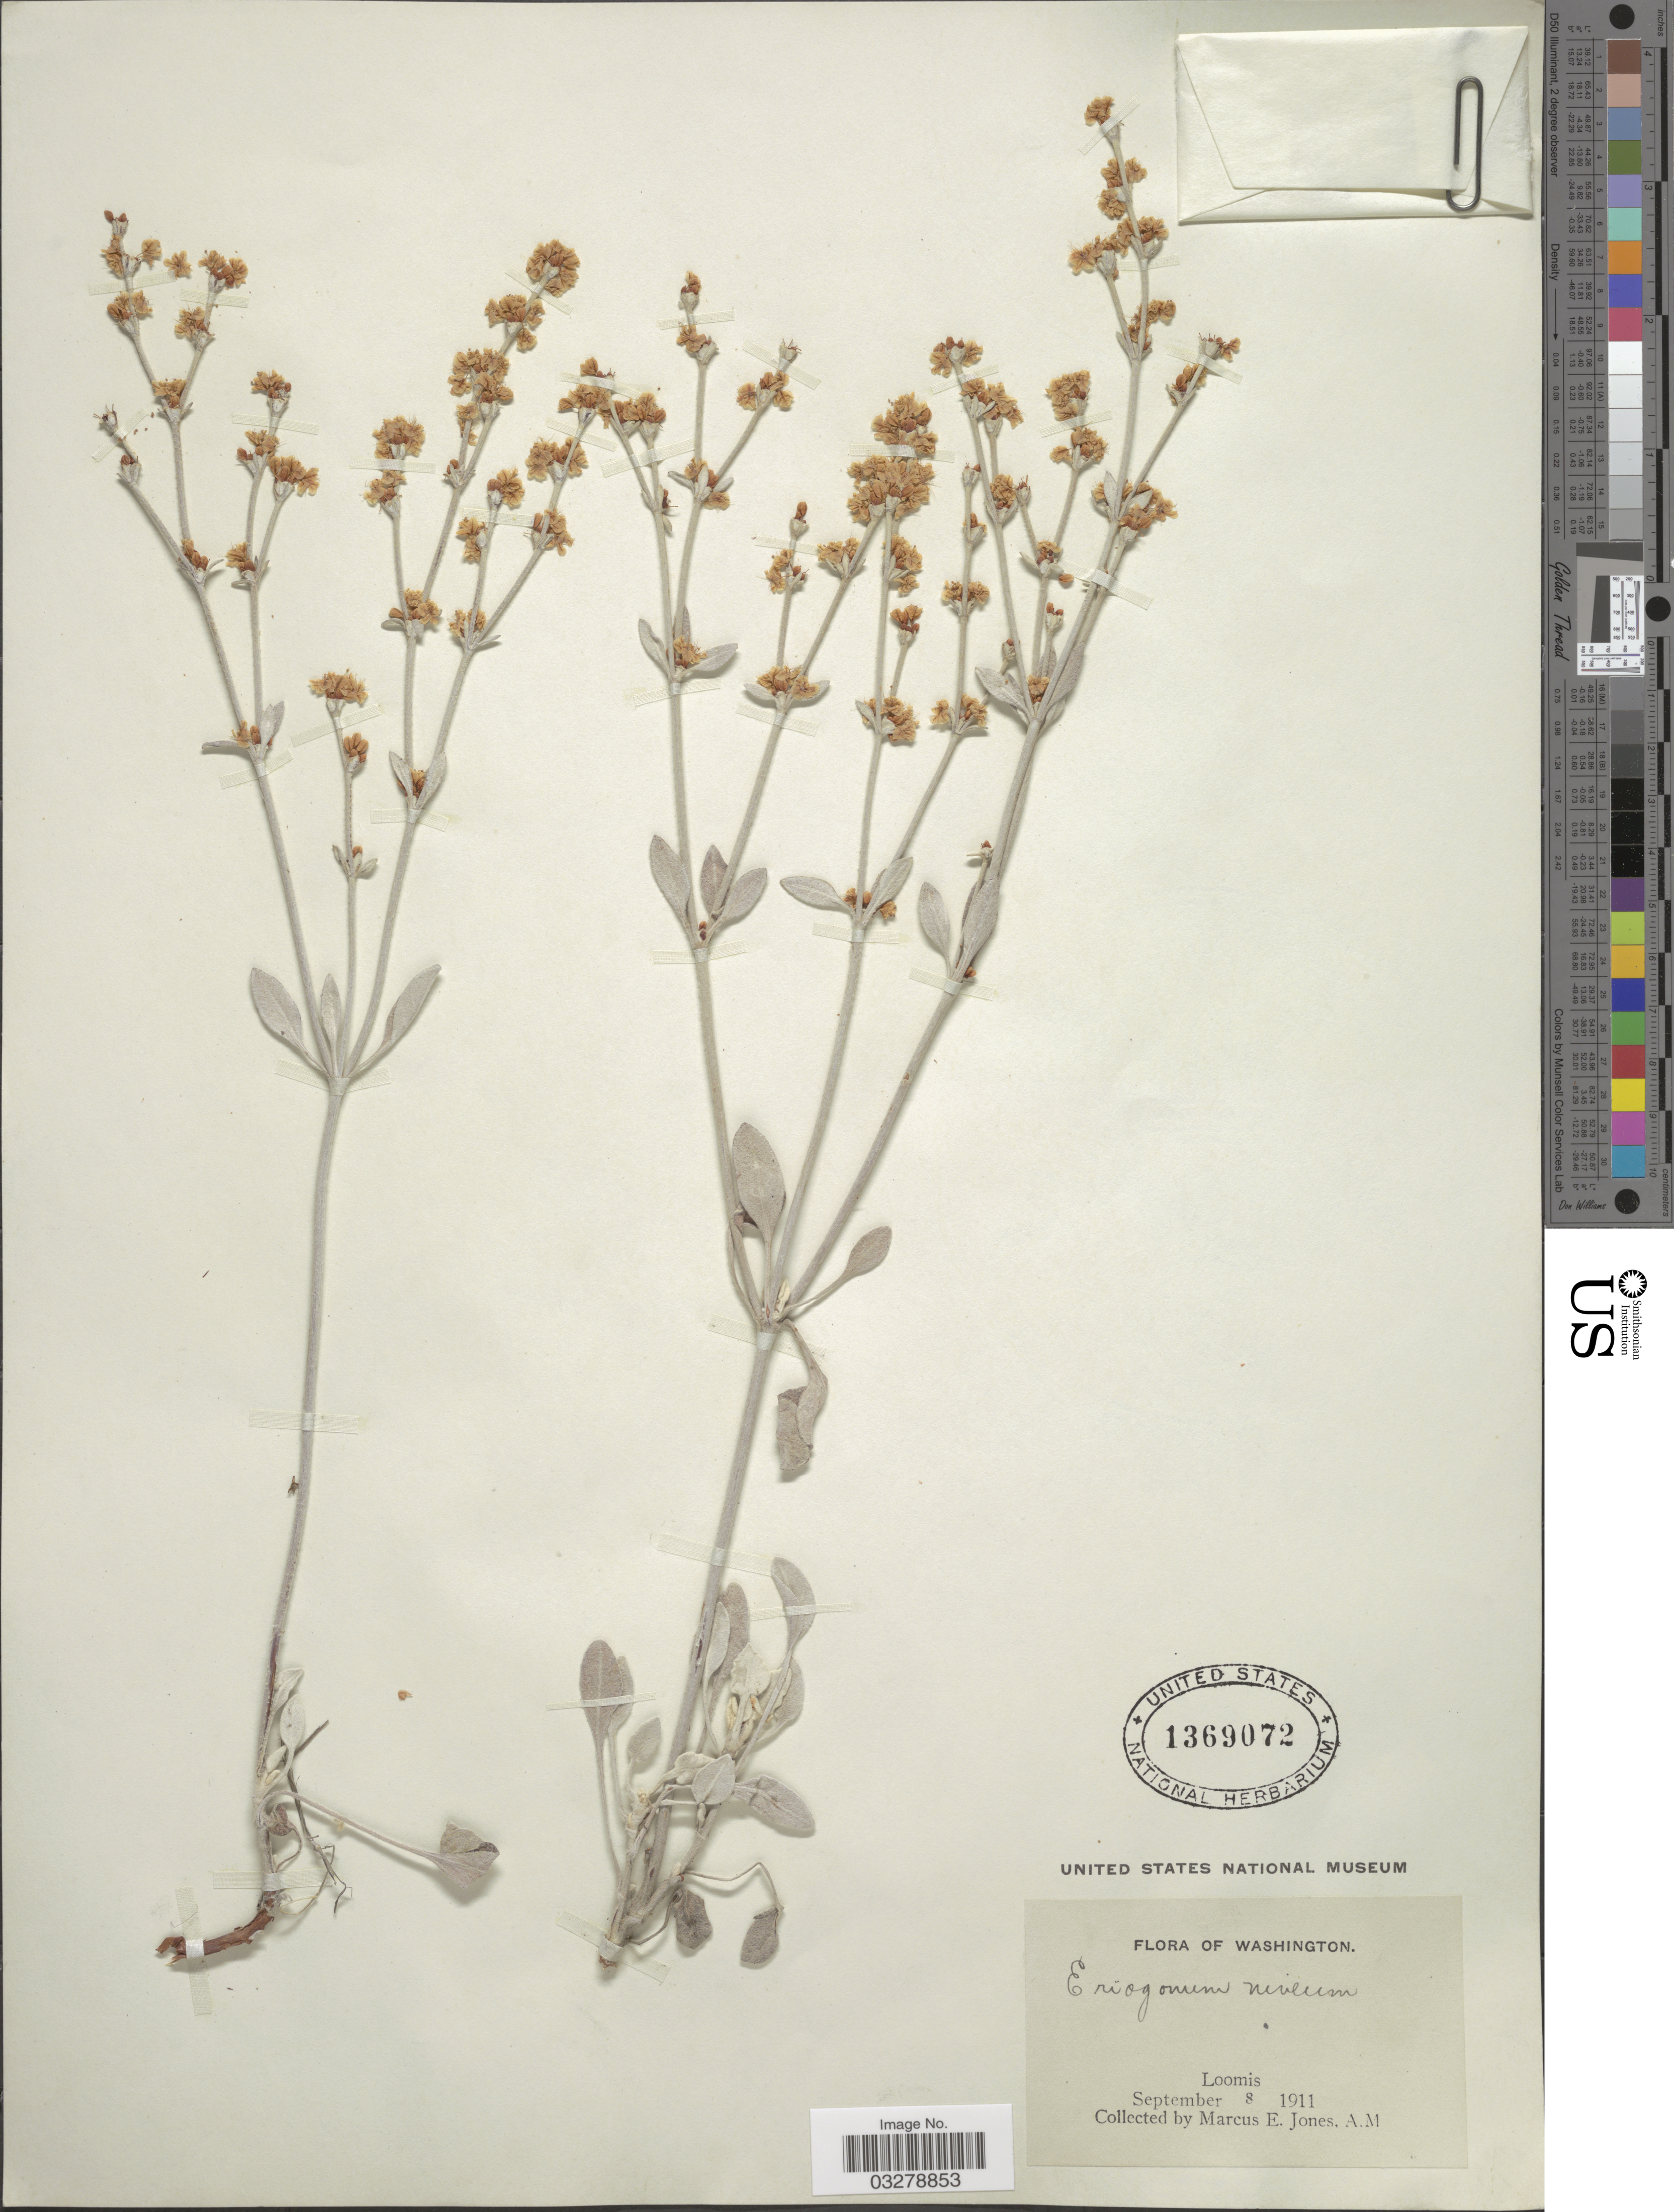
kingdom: Plantae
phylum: Tracheophyta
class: Magnoliopsida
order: Caryophyllales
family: Polygonaceae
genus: Eriogonum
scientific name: Eriogonum niverum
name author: Douglas ex Benth.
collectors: M. E. Jones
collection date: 1911-09-08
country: United States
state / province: Washington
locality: Loomis.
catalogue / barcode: US 1369072